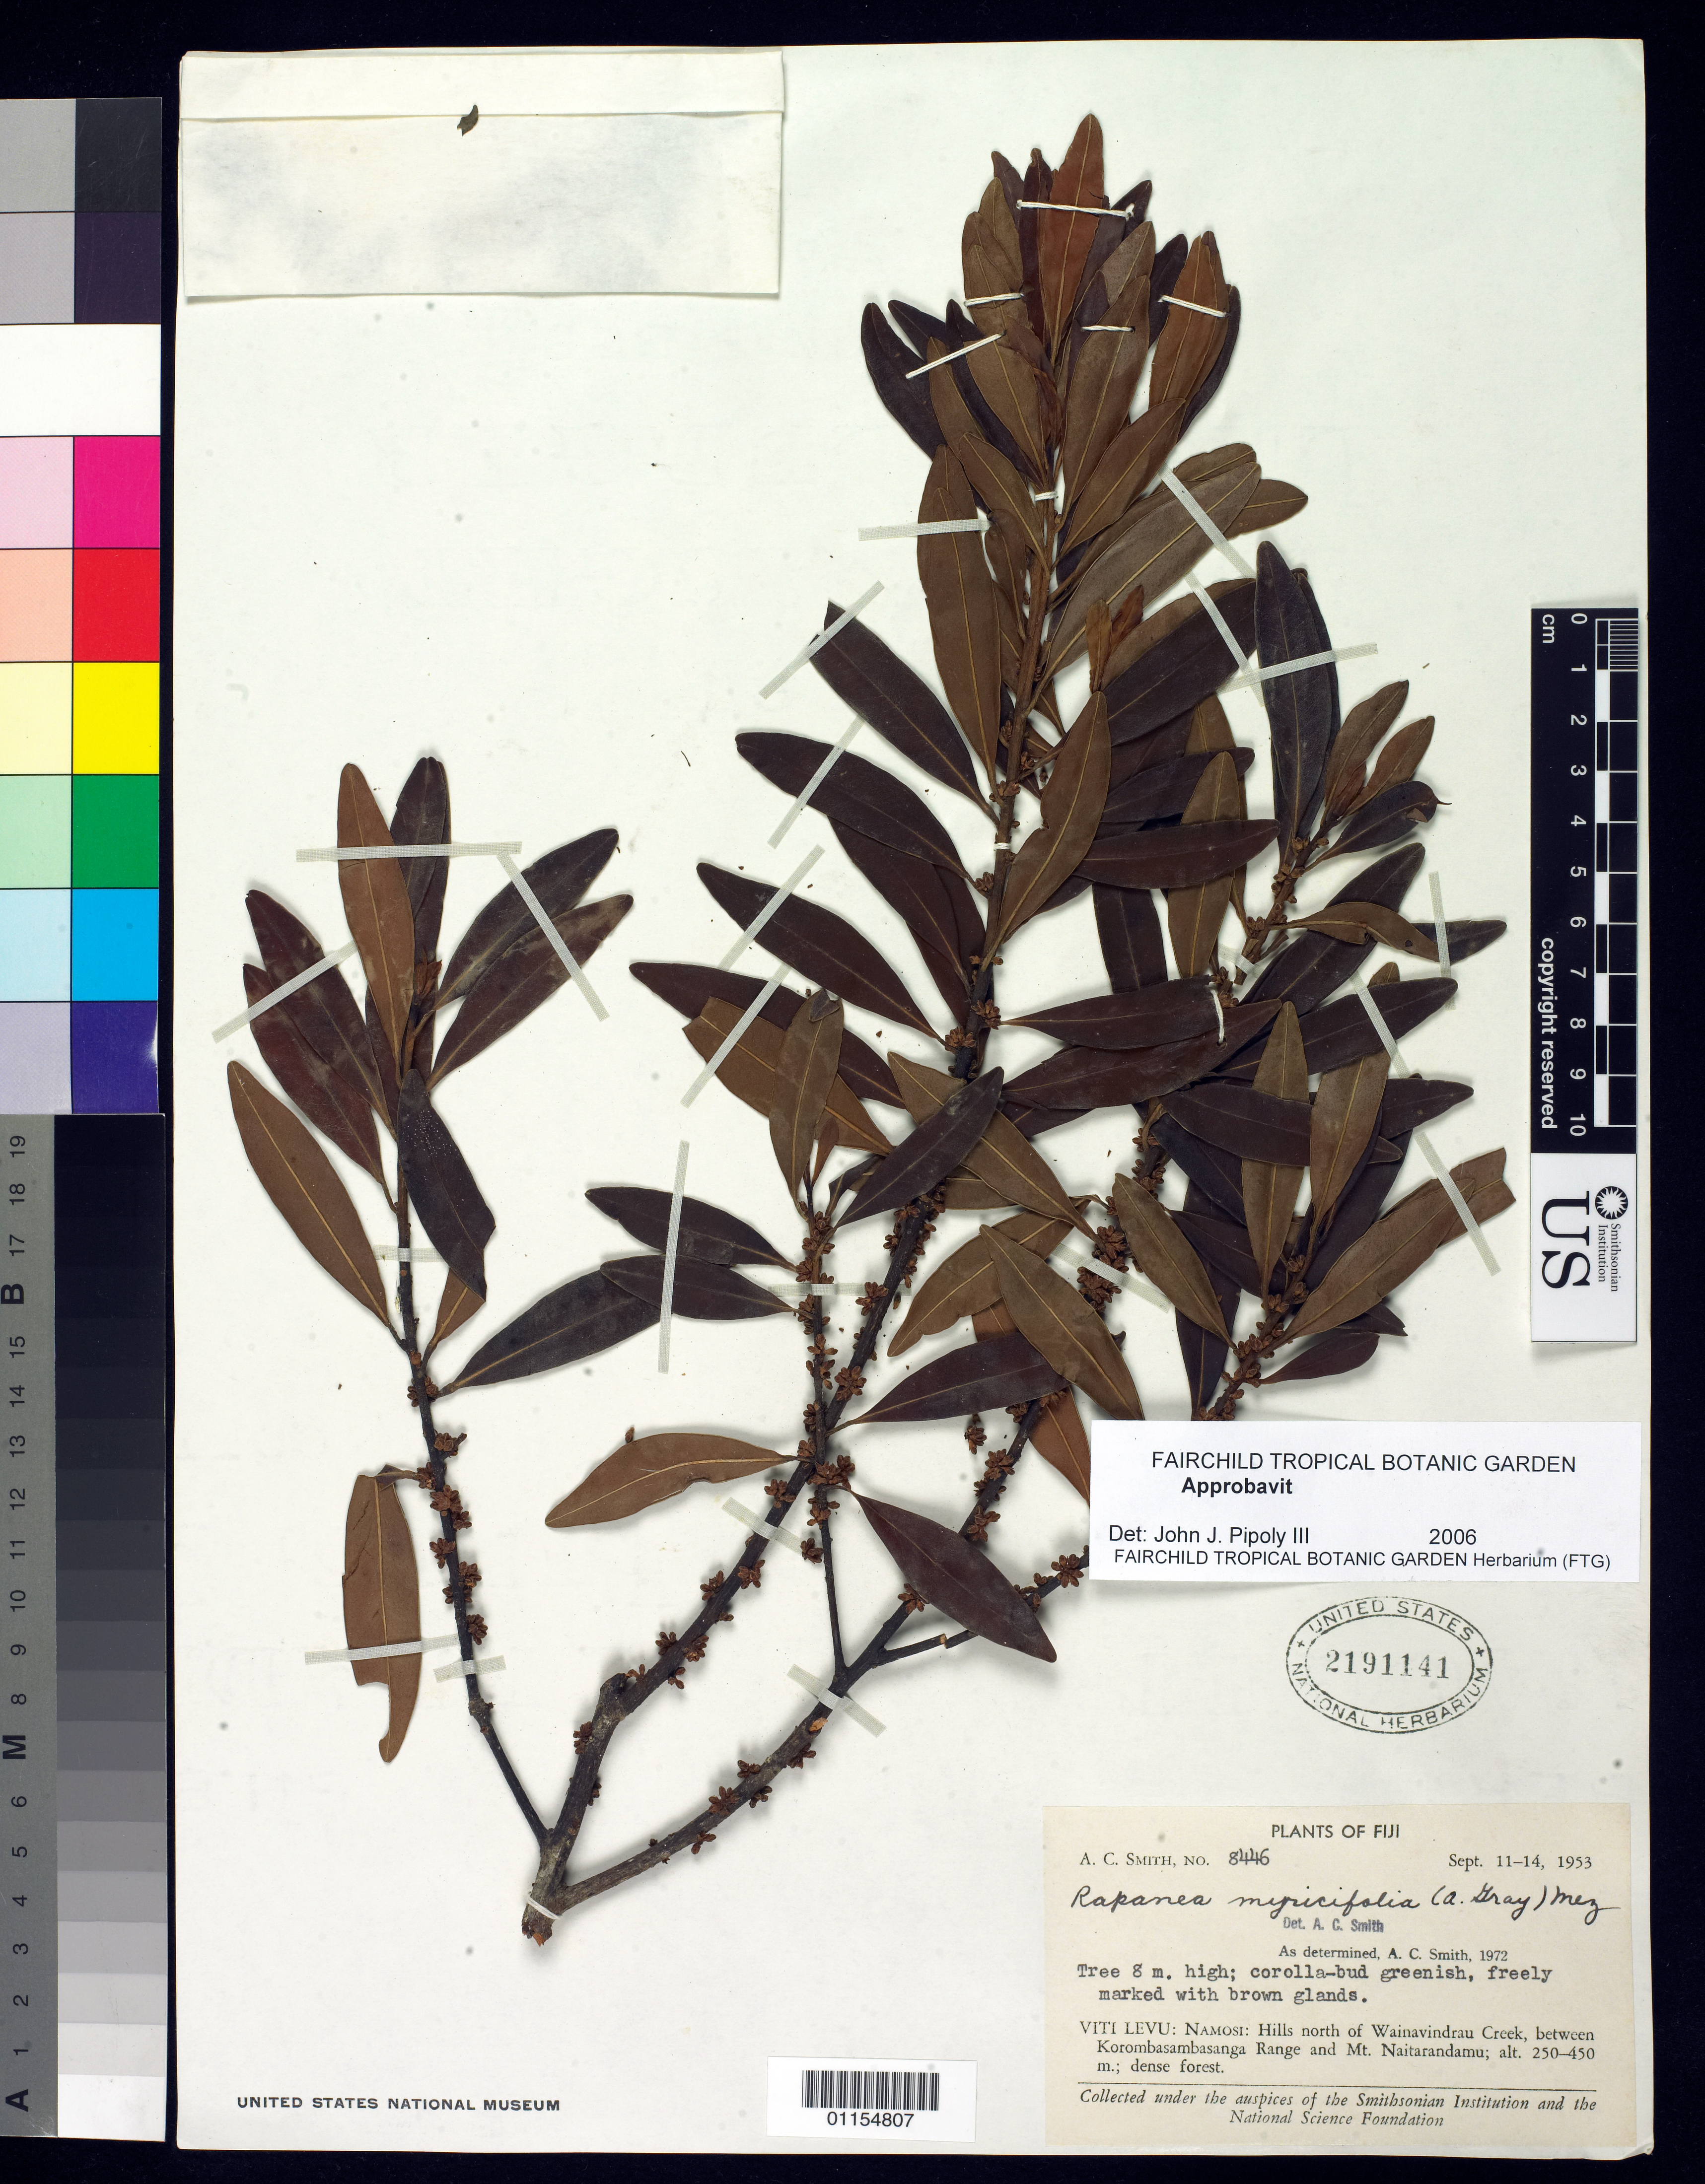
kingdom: Plantae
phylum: Tracheophyta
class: Magnoliopsida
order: Ericales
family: Primulaceae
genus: Rapanea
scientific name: Rapanea myricifolia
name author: (A. Gray) Mez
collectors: A. C. Smith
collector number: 8446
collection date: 1953-09-11/1953-09-14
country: Fiji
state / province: Central Division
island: Viti Levu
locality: Namosi: hills North of Wainavindrau Creek, between Korombasambasanga Range and Mt. Naitarandamu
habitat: Dense forest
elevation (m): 250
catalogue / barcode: US 2191141